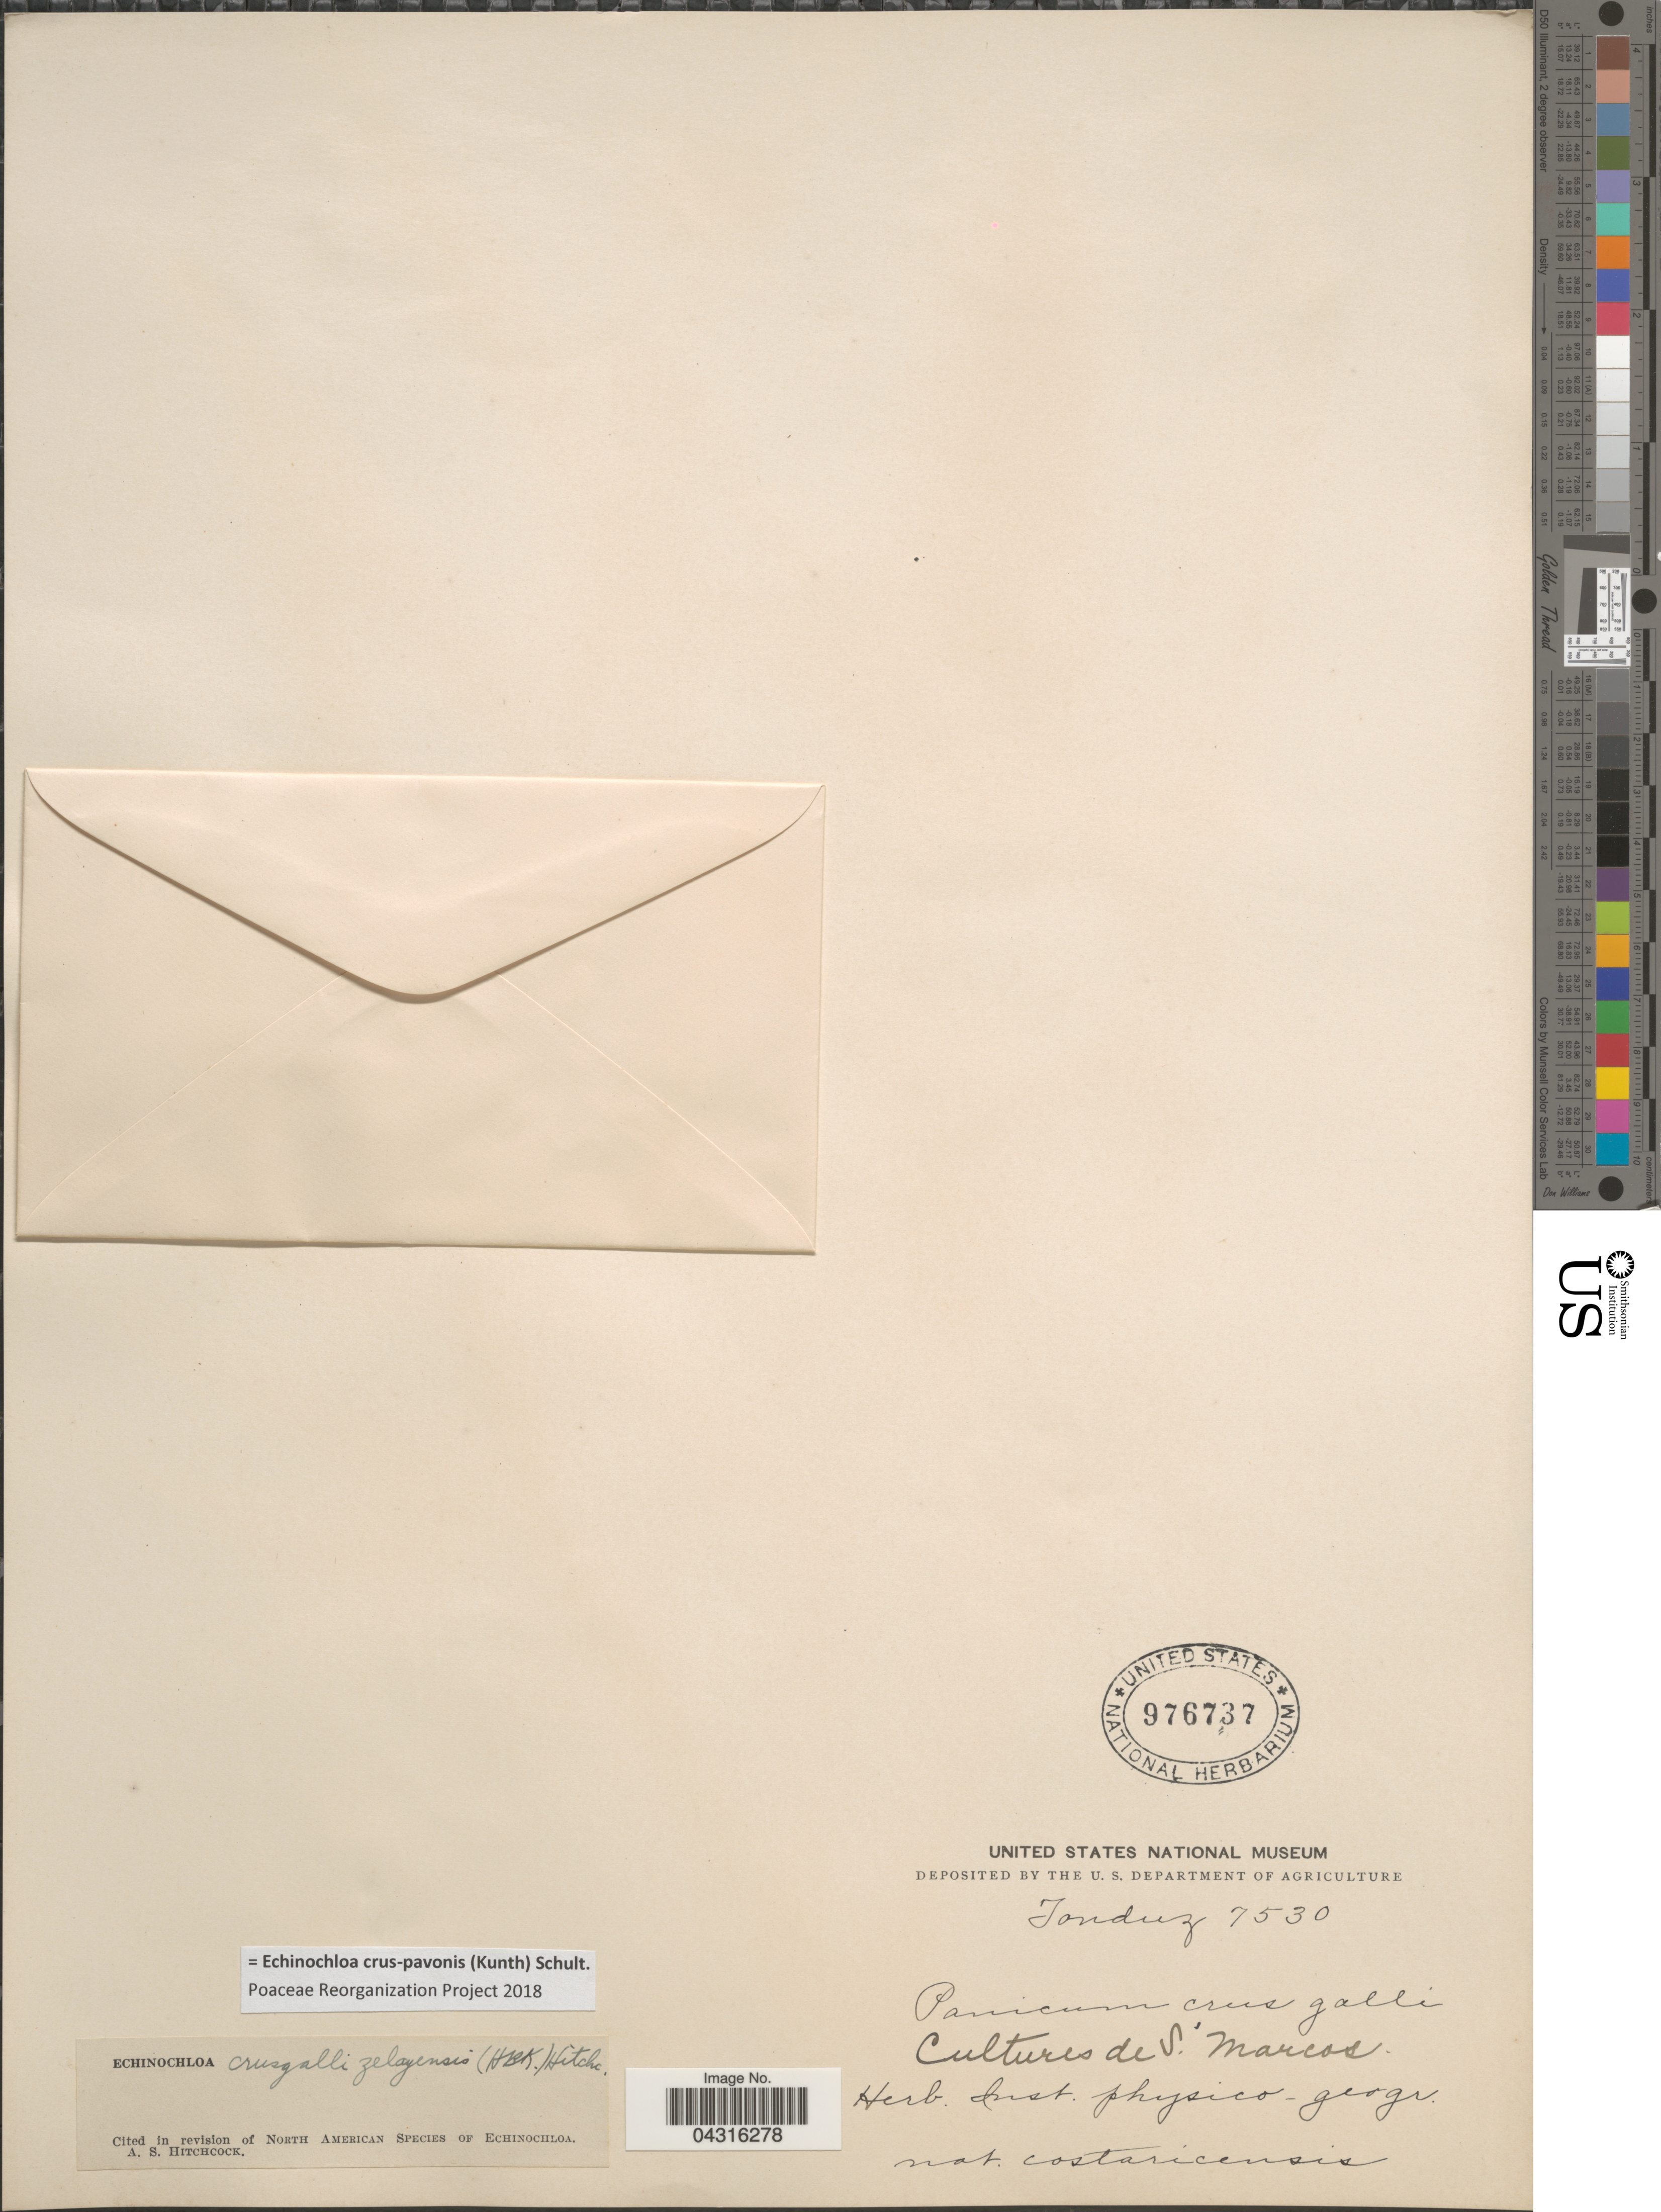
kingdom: Plantae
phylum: Tracheophyta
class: Liliopsida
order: Poales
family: Poaceae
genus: Echinochloa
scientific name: Echinochloa crus-pavonis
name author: (Kunth) Schult.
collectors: Tonduz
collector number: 7530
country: Costa Rica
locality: Cultures de S. Marcos.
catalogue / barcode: US 976737